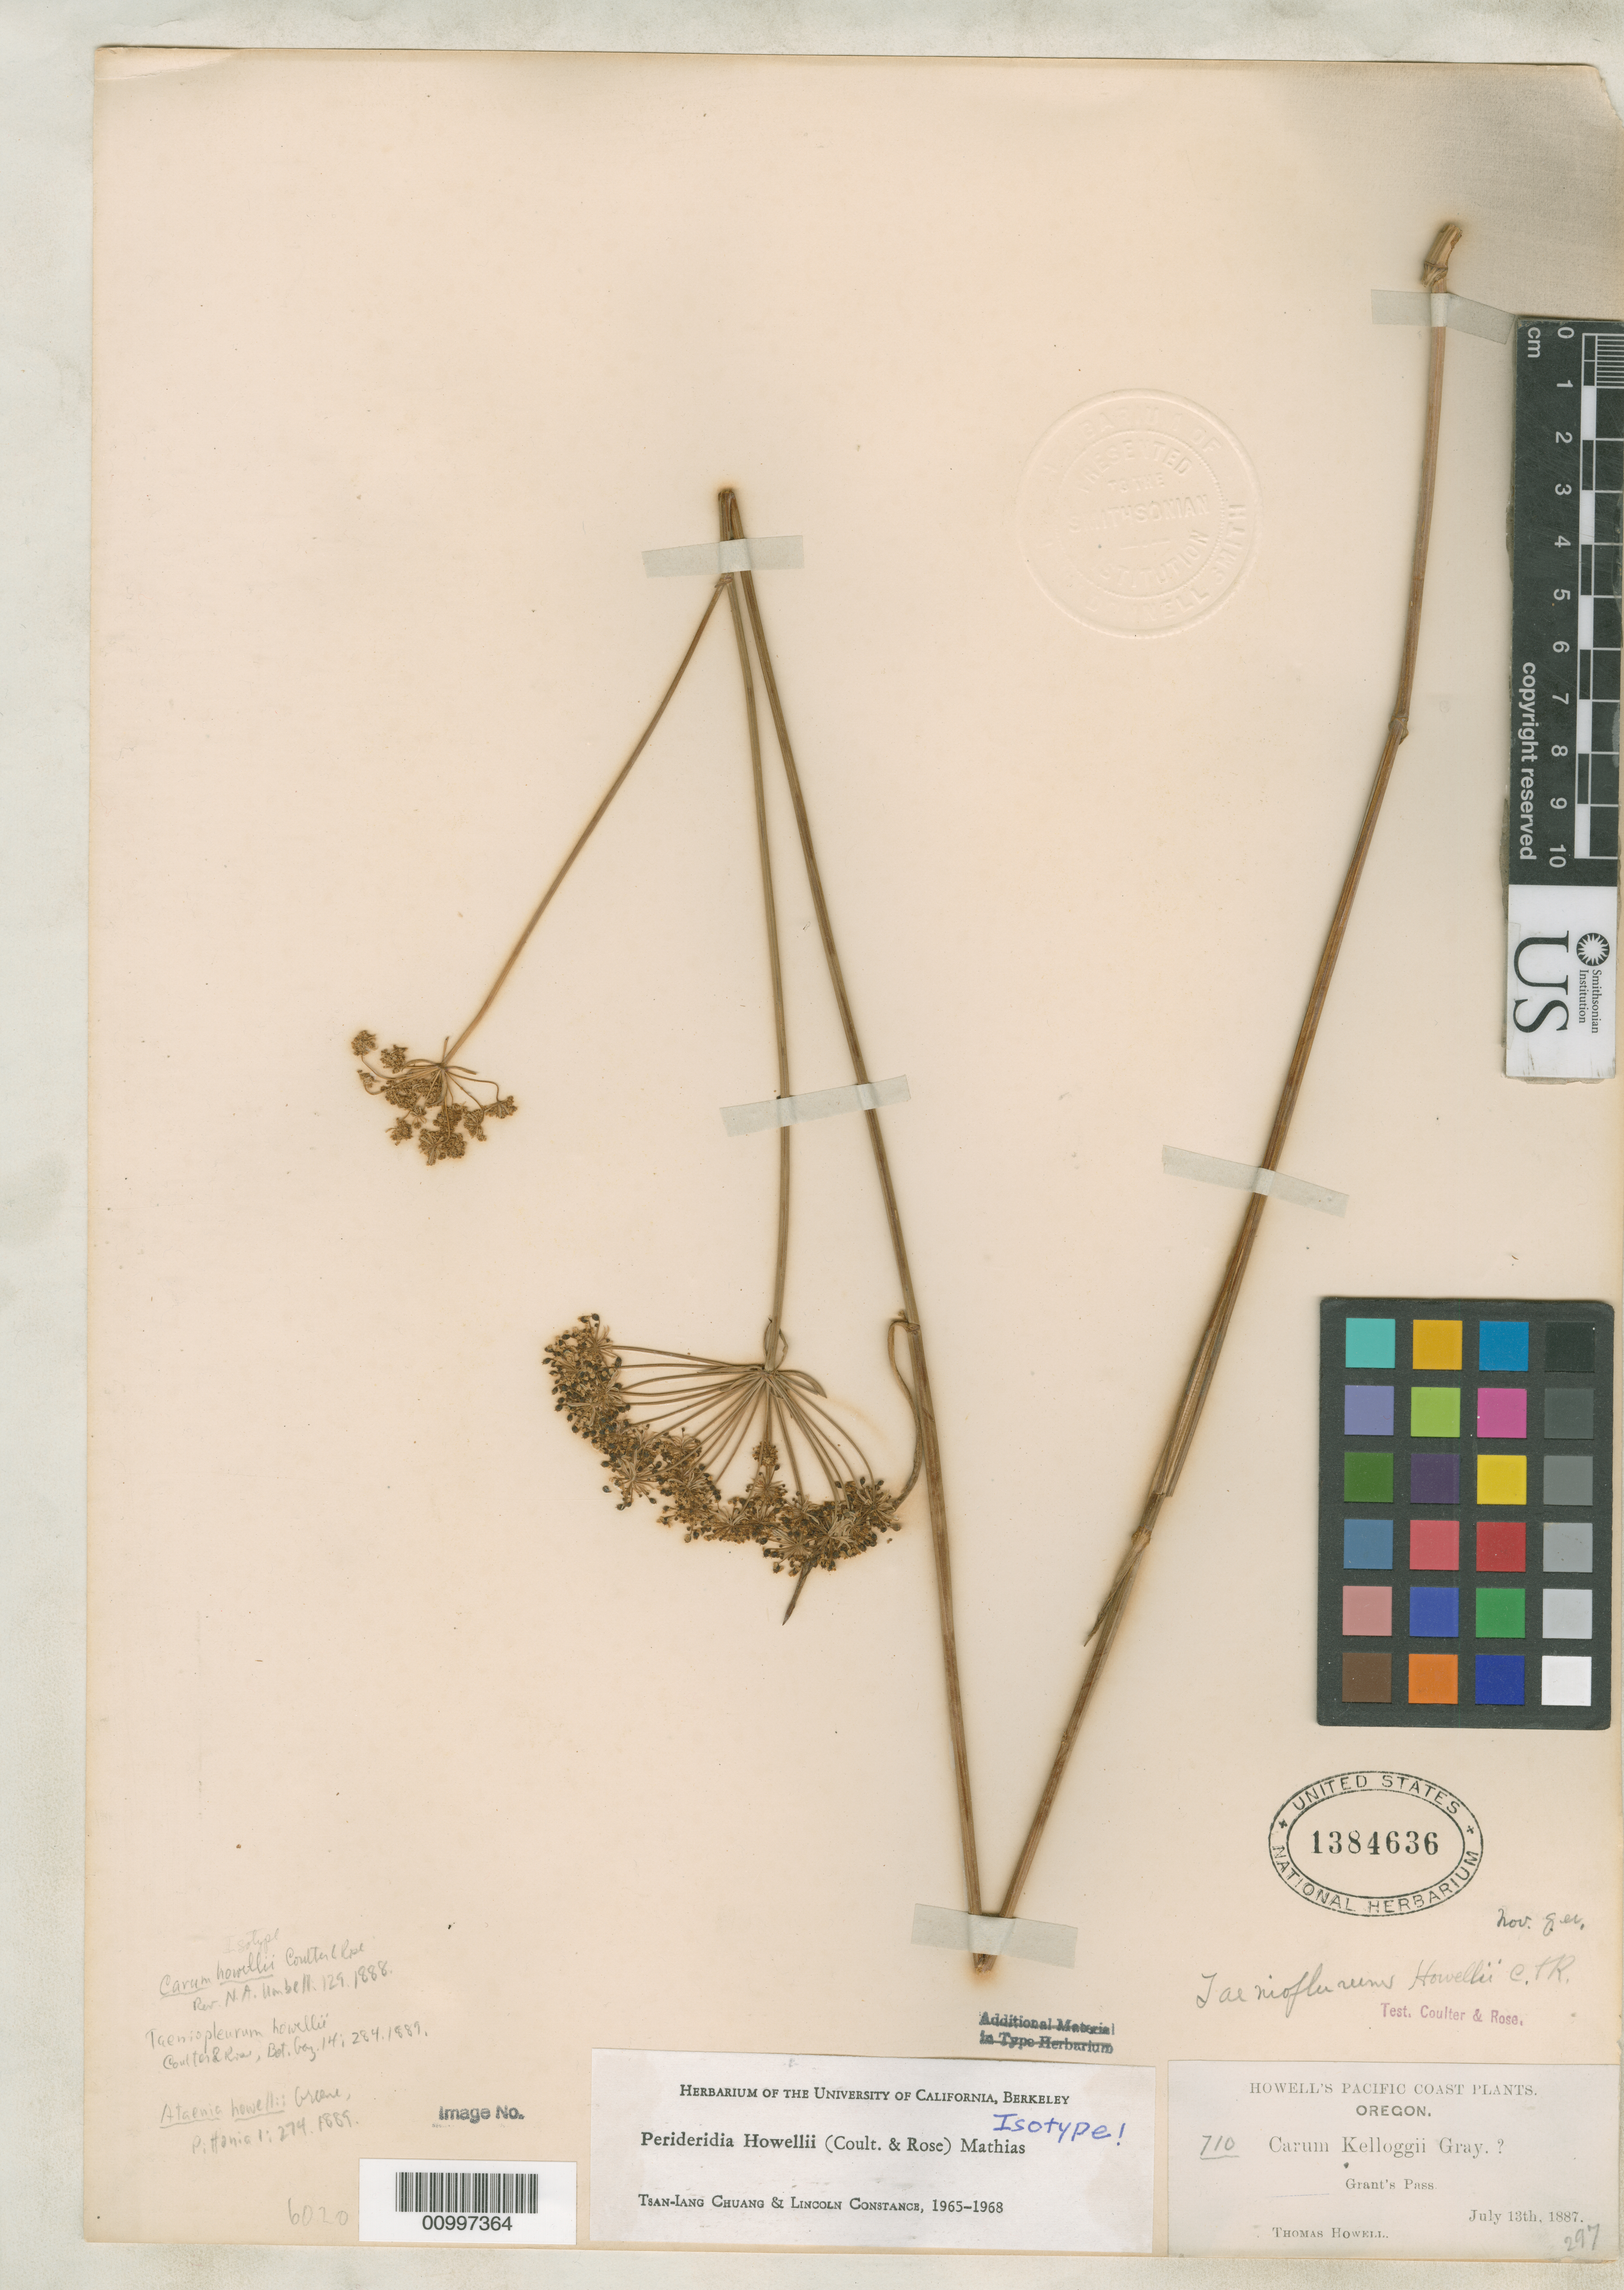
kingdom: Plantae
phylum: Tracheophyta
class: Magnoliopsida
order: Apiales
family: Apiaceae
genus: Carum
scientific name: Carum howellii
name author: J.M. Coult. & Rose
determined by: Chuang, T. I.; Constance, L.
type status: Isotype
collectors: T. J. Howell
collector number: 710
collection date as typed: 13 Jul 1887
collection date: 1887-07-13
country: United States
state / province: Oregon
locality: Grant's Pass.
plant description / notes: Specimen ex John Donnell Smith herbarium.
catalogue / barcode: US 1384636